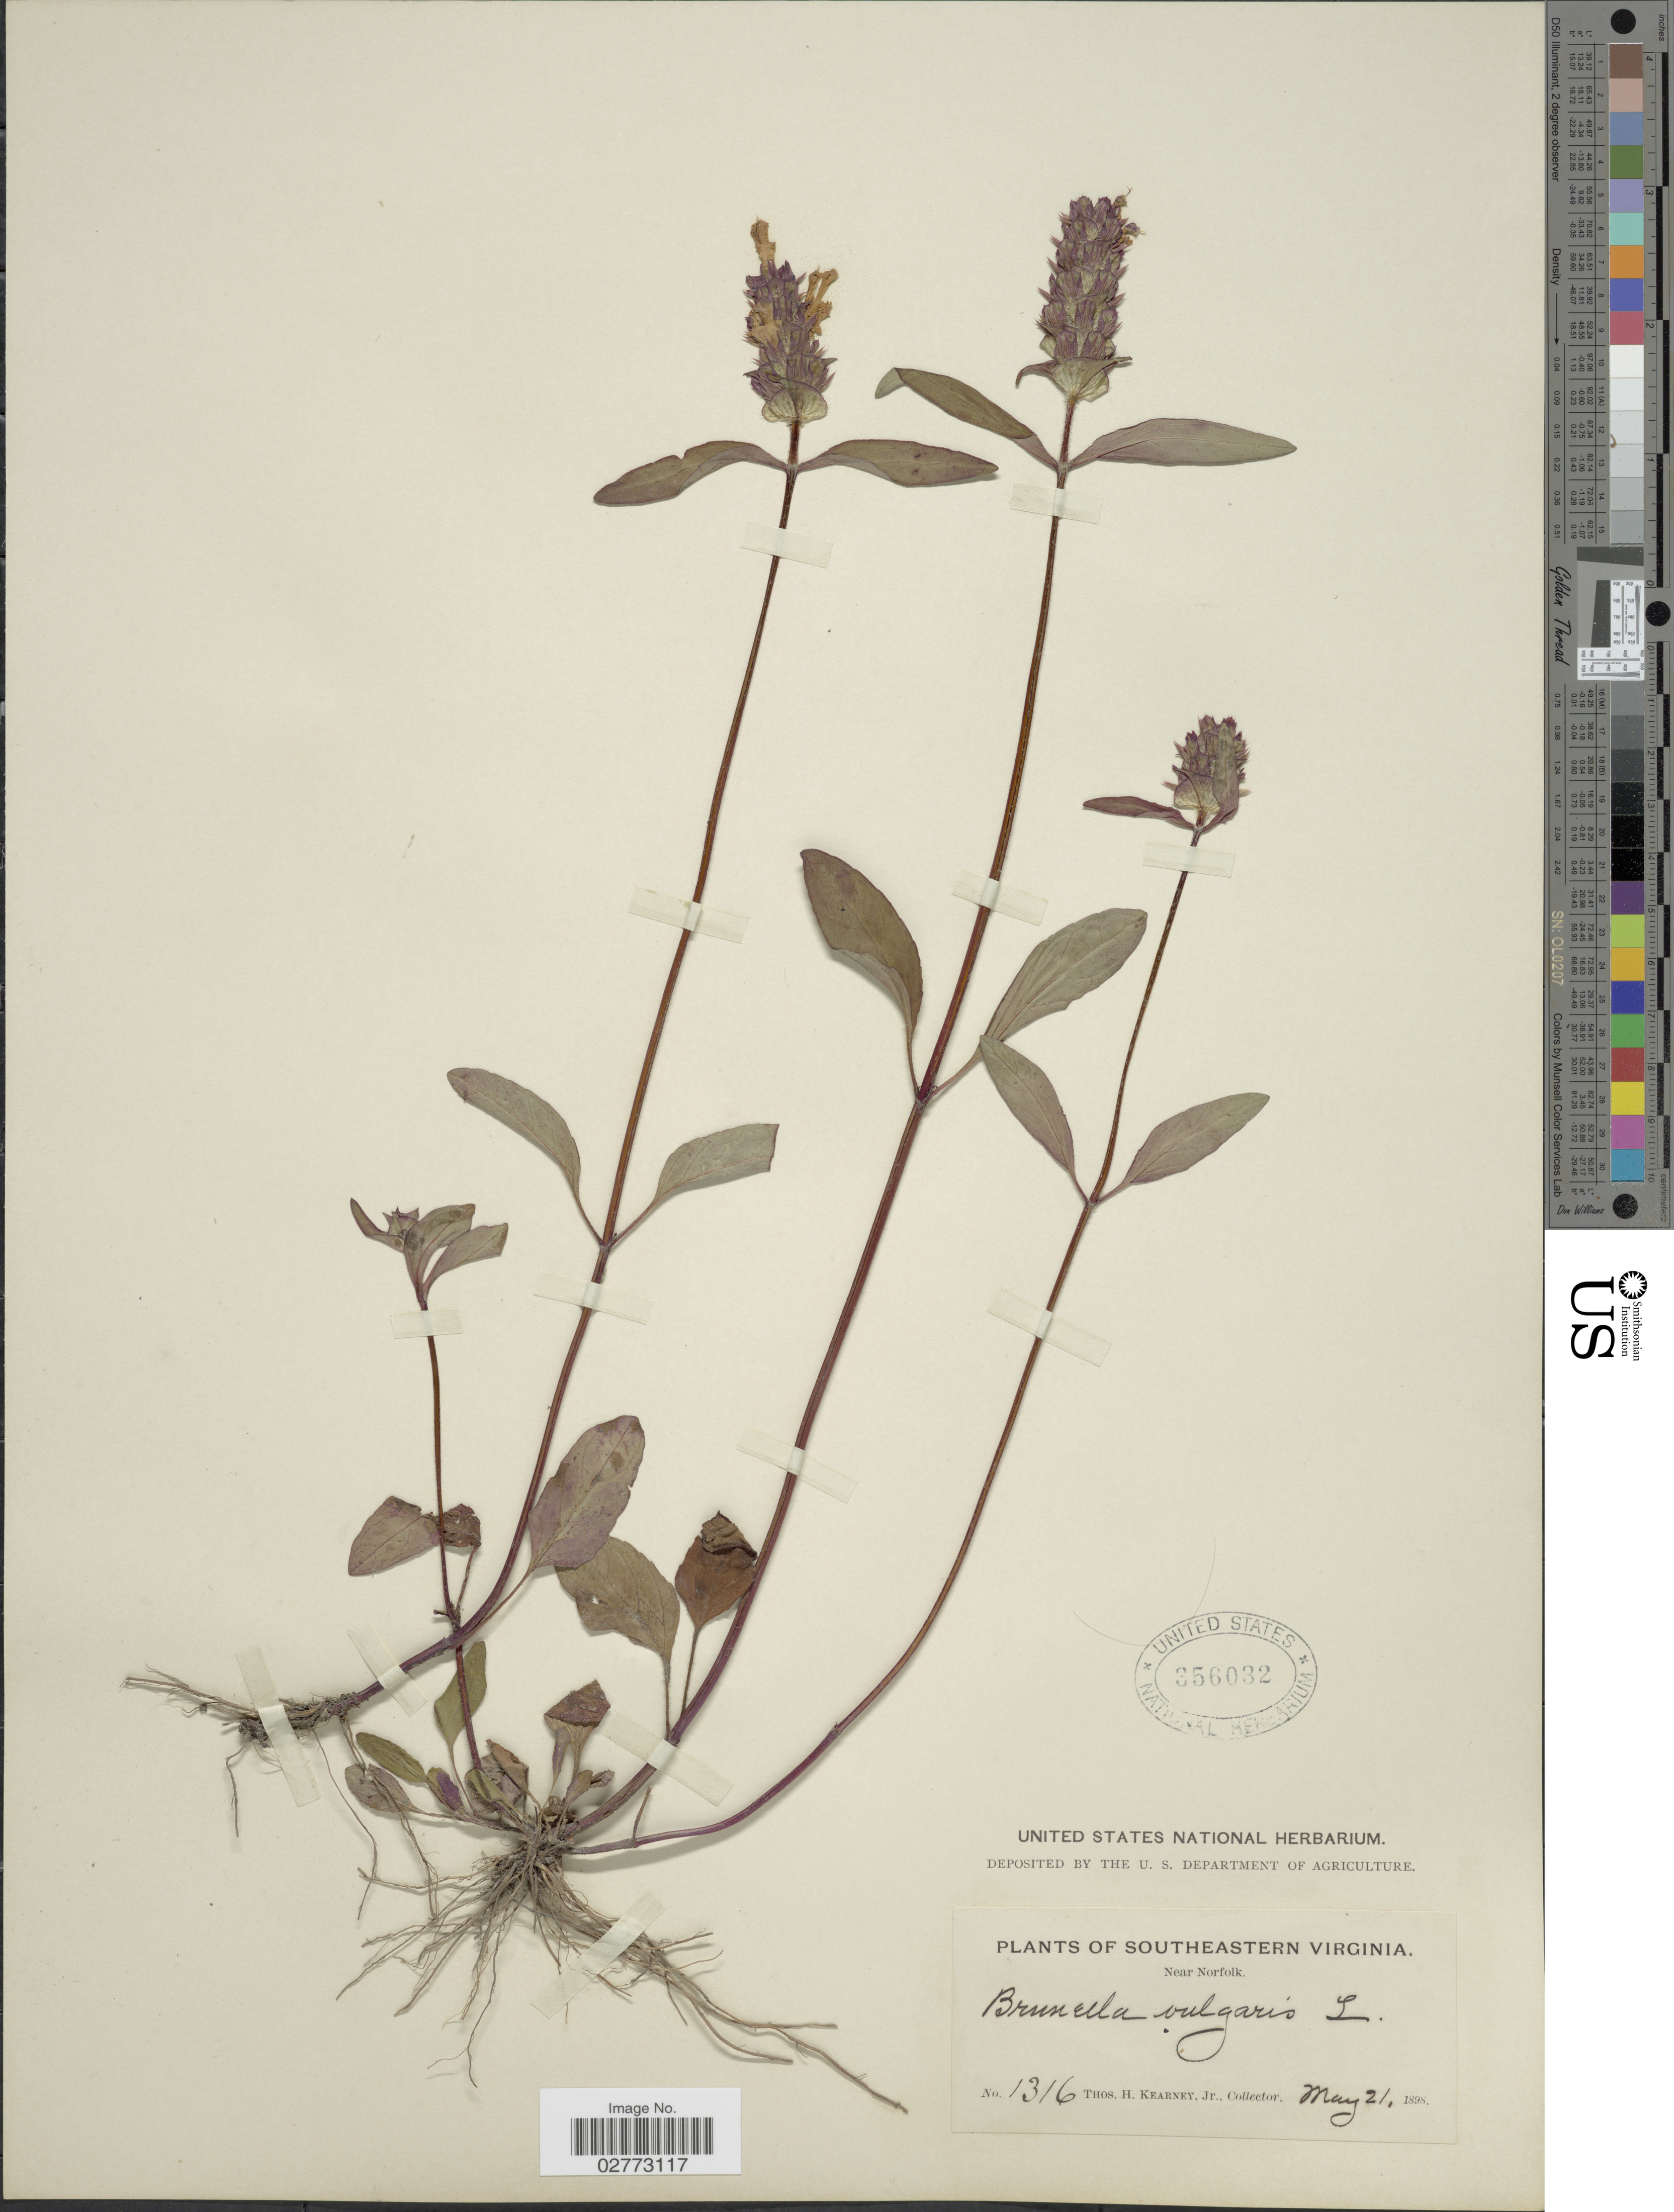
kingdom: Plantae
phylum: Tracheophyta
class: Magnoliopsida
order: Lamiales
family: Lamiaceae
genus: Prunella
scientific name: Prunella vulgaris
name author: L.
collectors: T. H. Kearney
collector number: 1316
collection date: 1898-05-21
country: United States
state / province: Virginia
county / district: City of Norfolk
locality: Southeastern Virginia, near Norfolk.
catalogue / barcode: US 356032